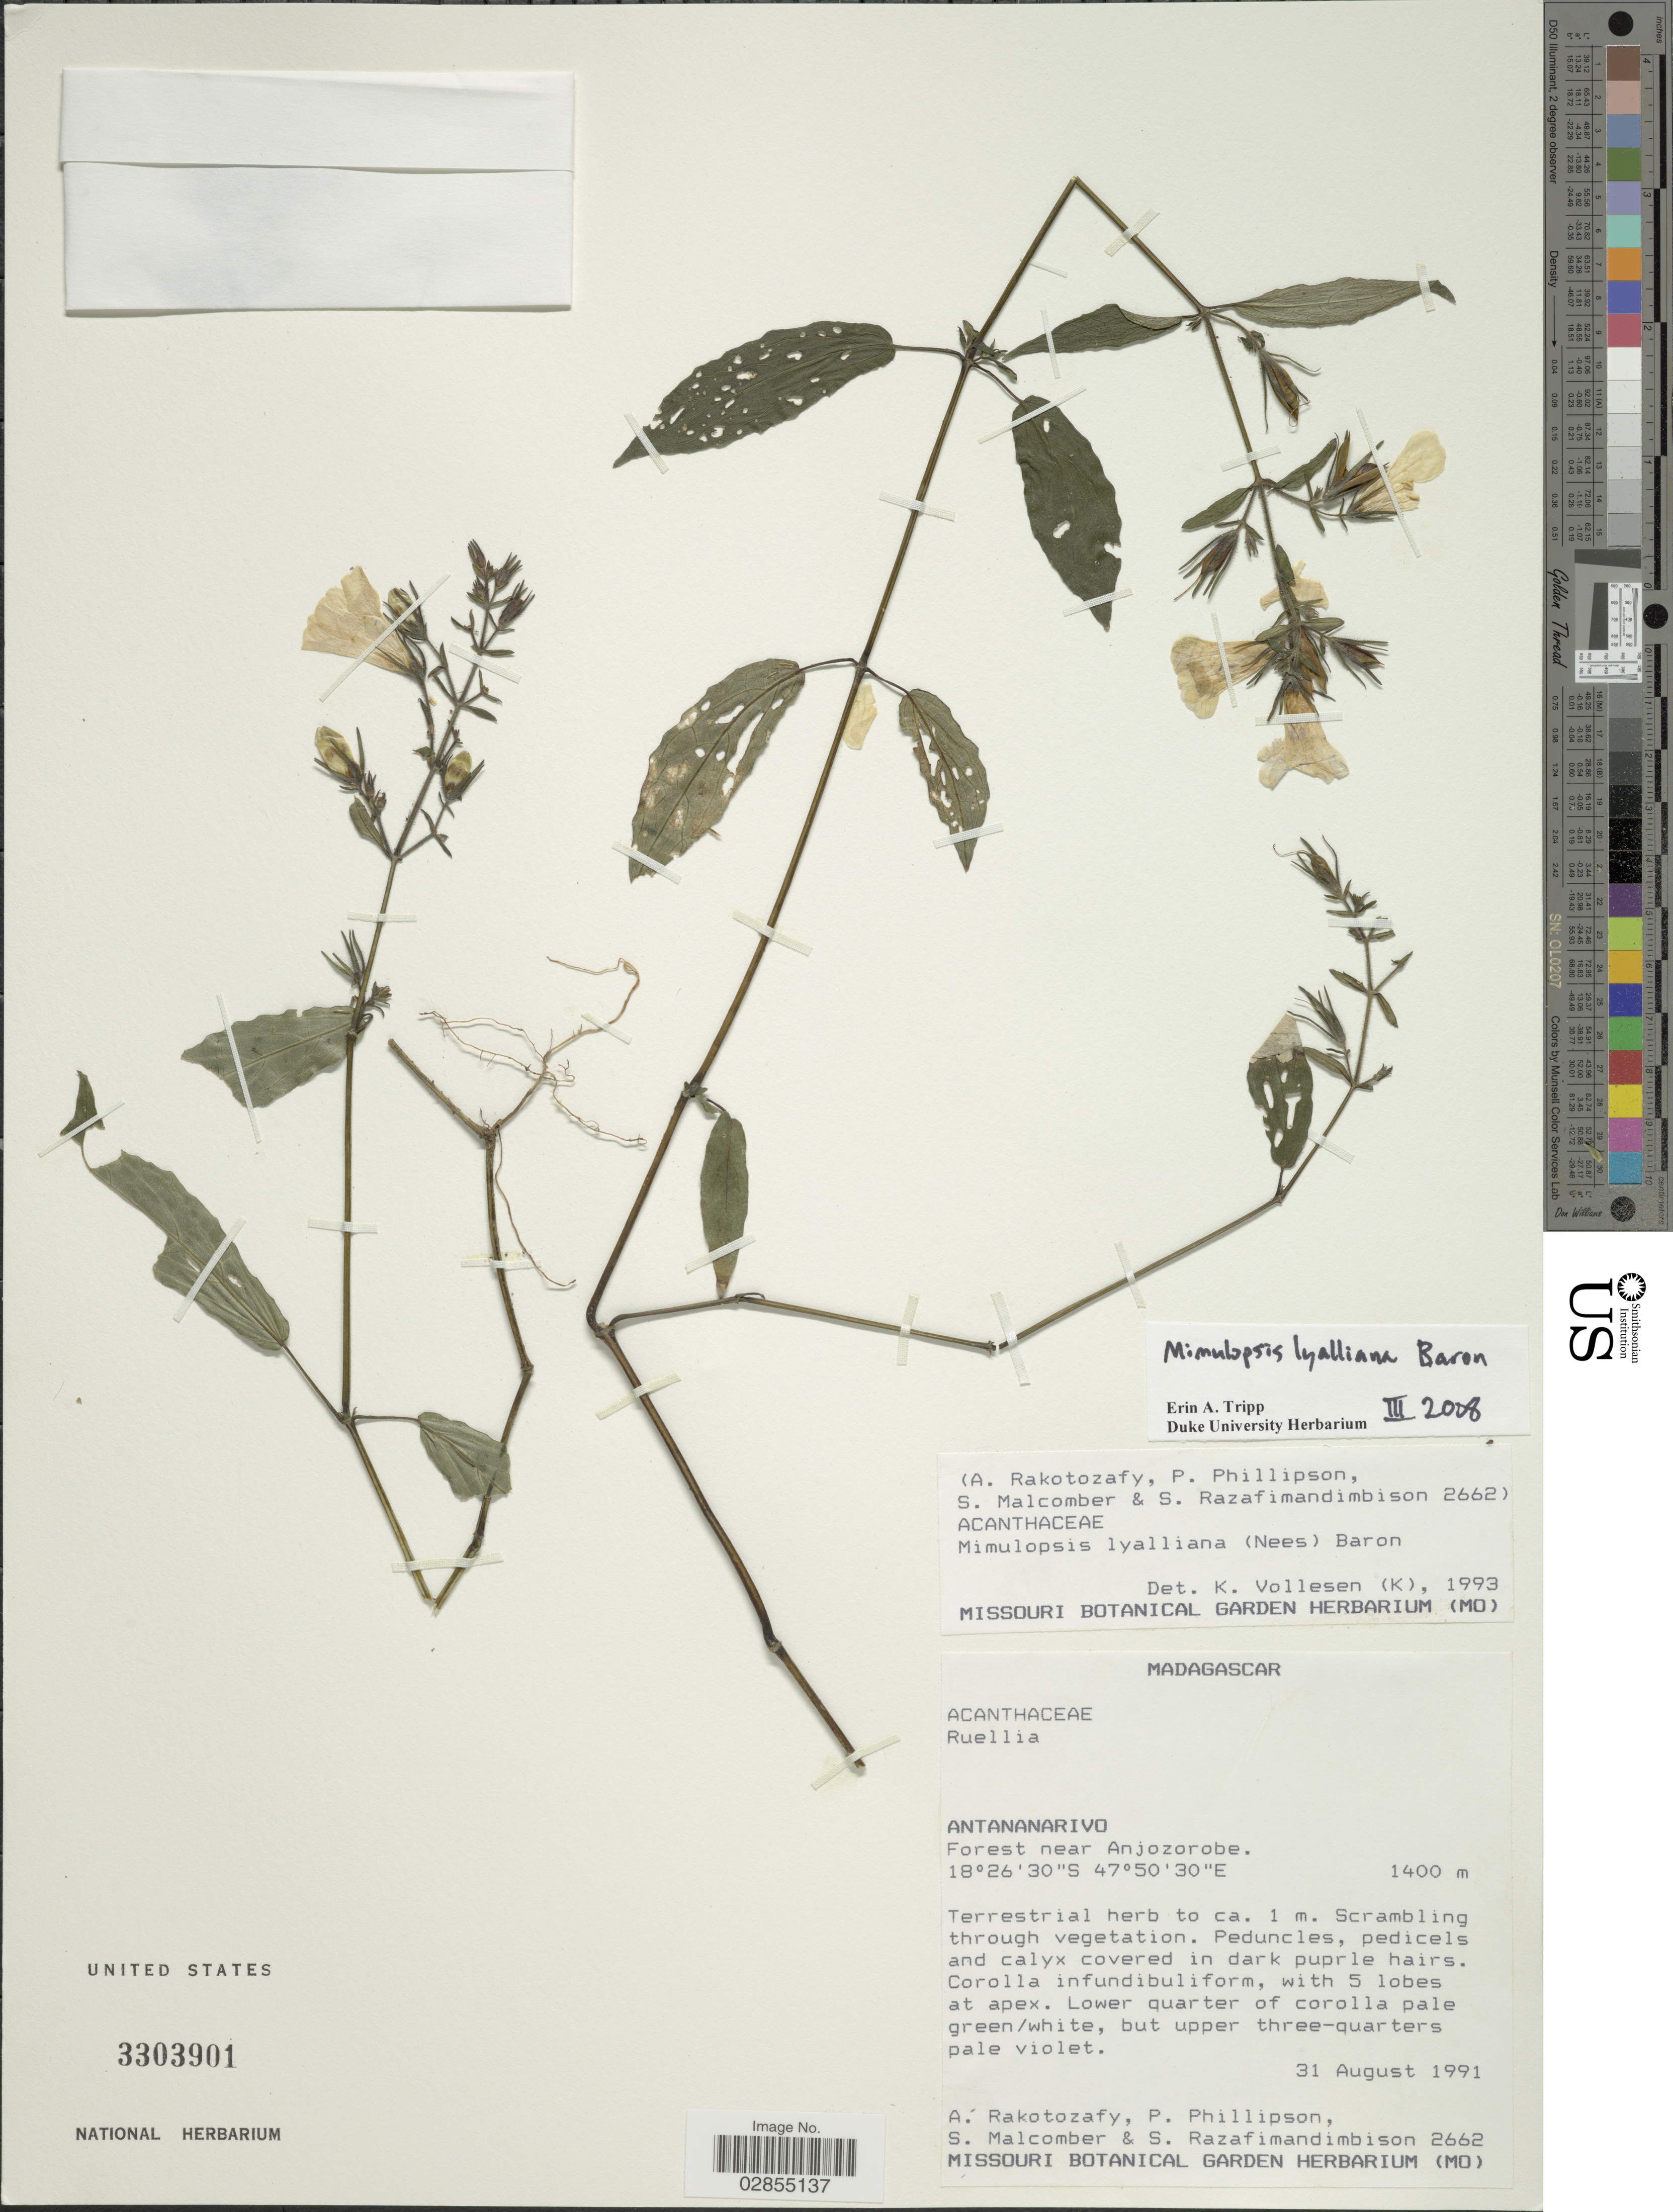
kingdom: Plantae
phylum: Tracheophyta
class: Magnoliopsida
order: Lamiales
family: Acanthaceae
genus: Mimulopsis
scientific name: Mimulopsis lyalliana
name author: (Nees) Baron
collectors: A. Rakotozafy, P. B. Phillipson, S. T. Malcomber & S. G. Razafimandimbison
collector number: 2662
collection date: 1991-08-31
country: Madagascar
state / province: Analamanga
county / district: Anjozorobe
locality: Forest near Anjozorobe.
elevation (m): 1400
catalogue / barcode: US 3303901